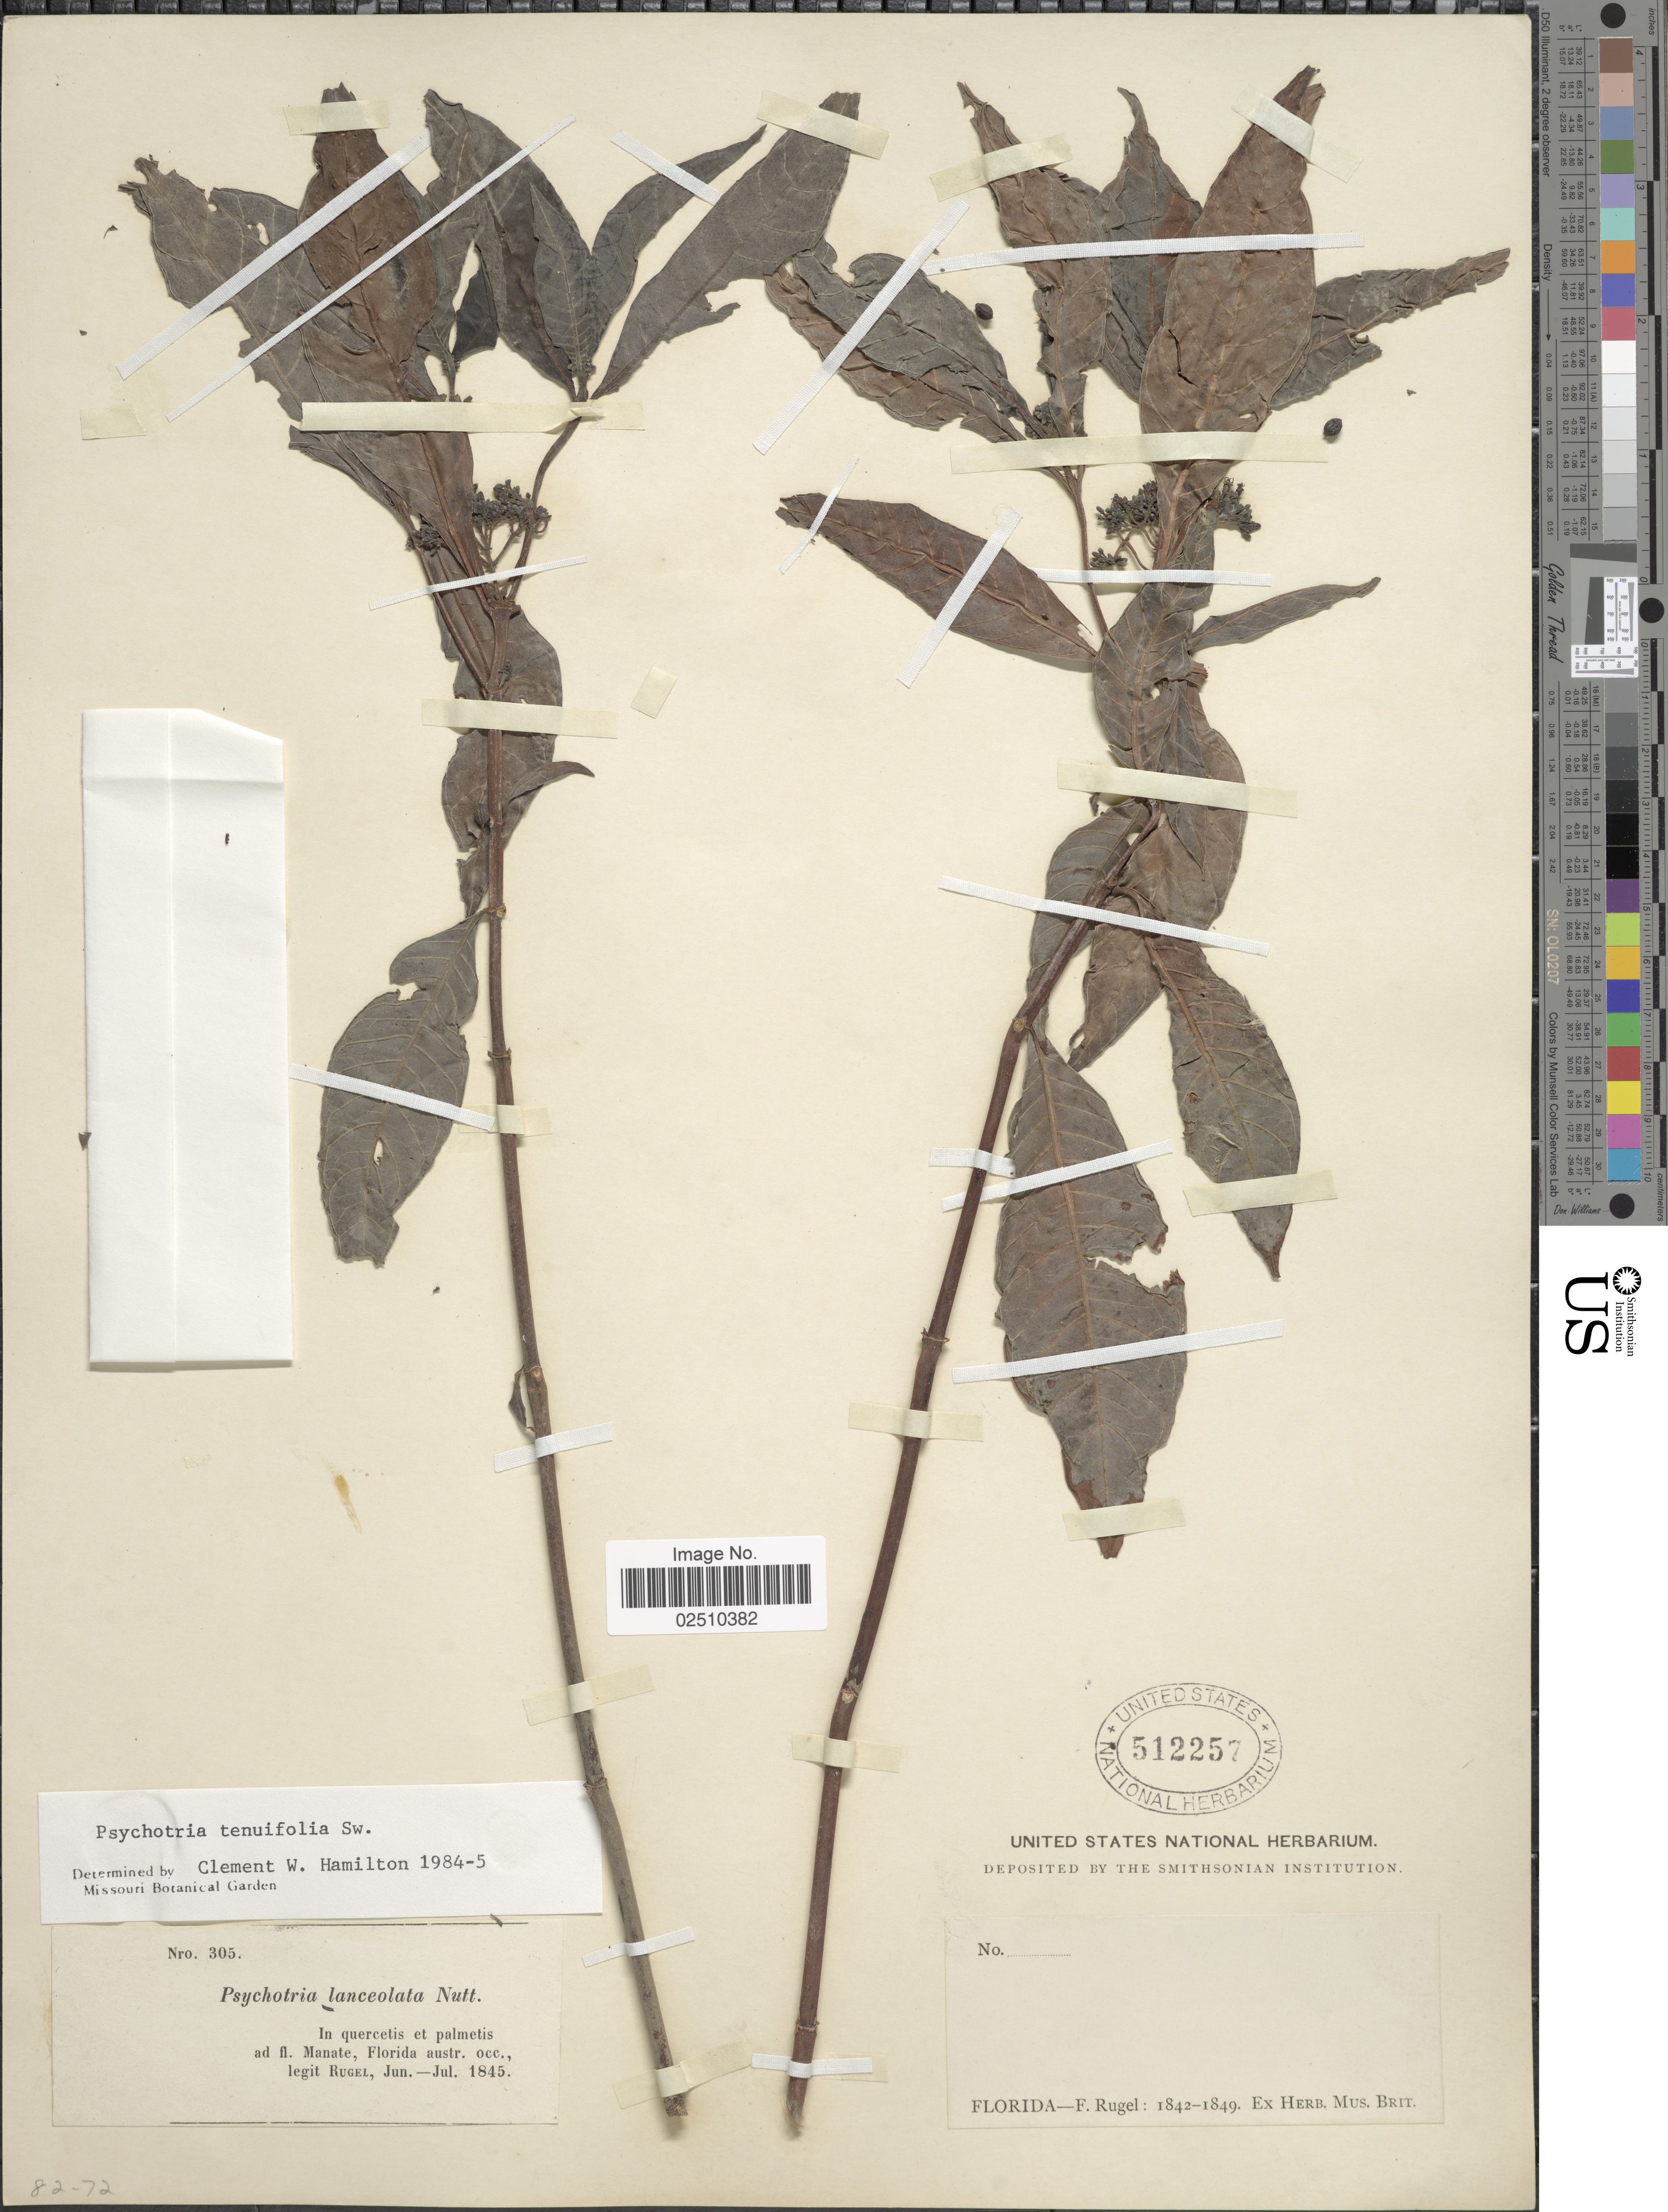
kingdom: Plantae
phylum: Tracheophyta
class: Magnoliopsida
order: Gentianales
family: Rubiaceae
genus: Psychotria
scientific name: Psychotria tenuifolia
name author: Sw.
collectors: F. Rugel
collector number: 305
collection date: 1845-06/1845-07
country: United States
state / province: Florida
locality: Manate, Florida austr. occ.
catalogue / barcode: US 512257